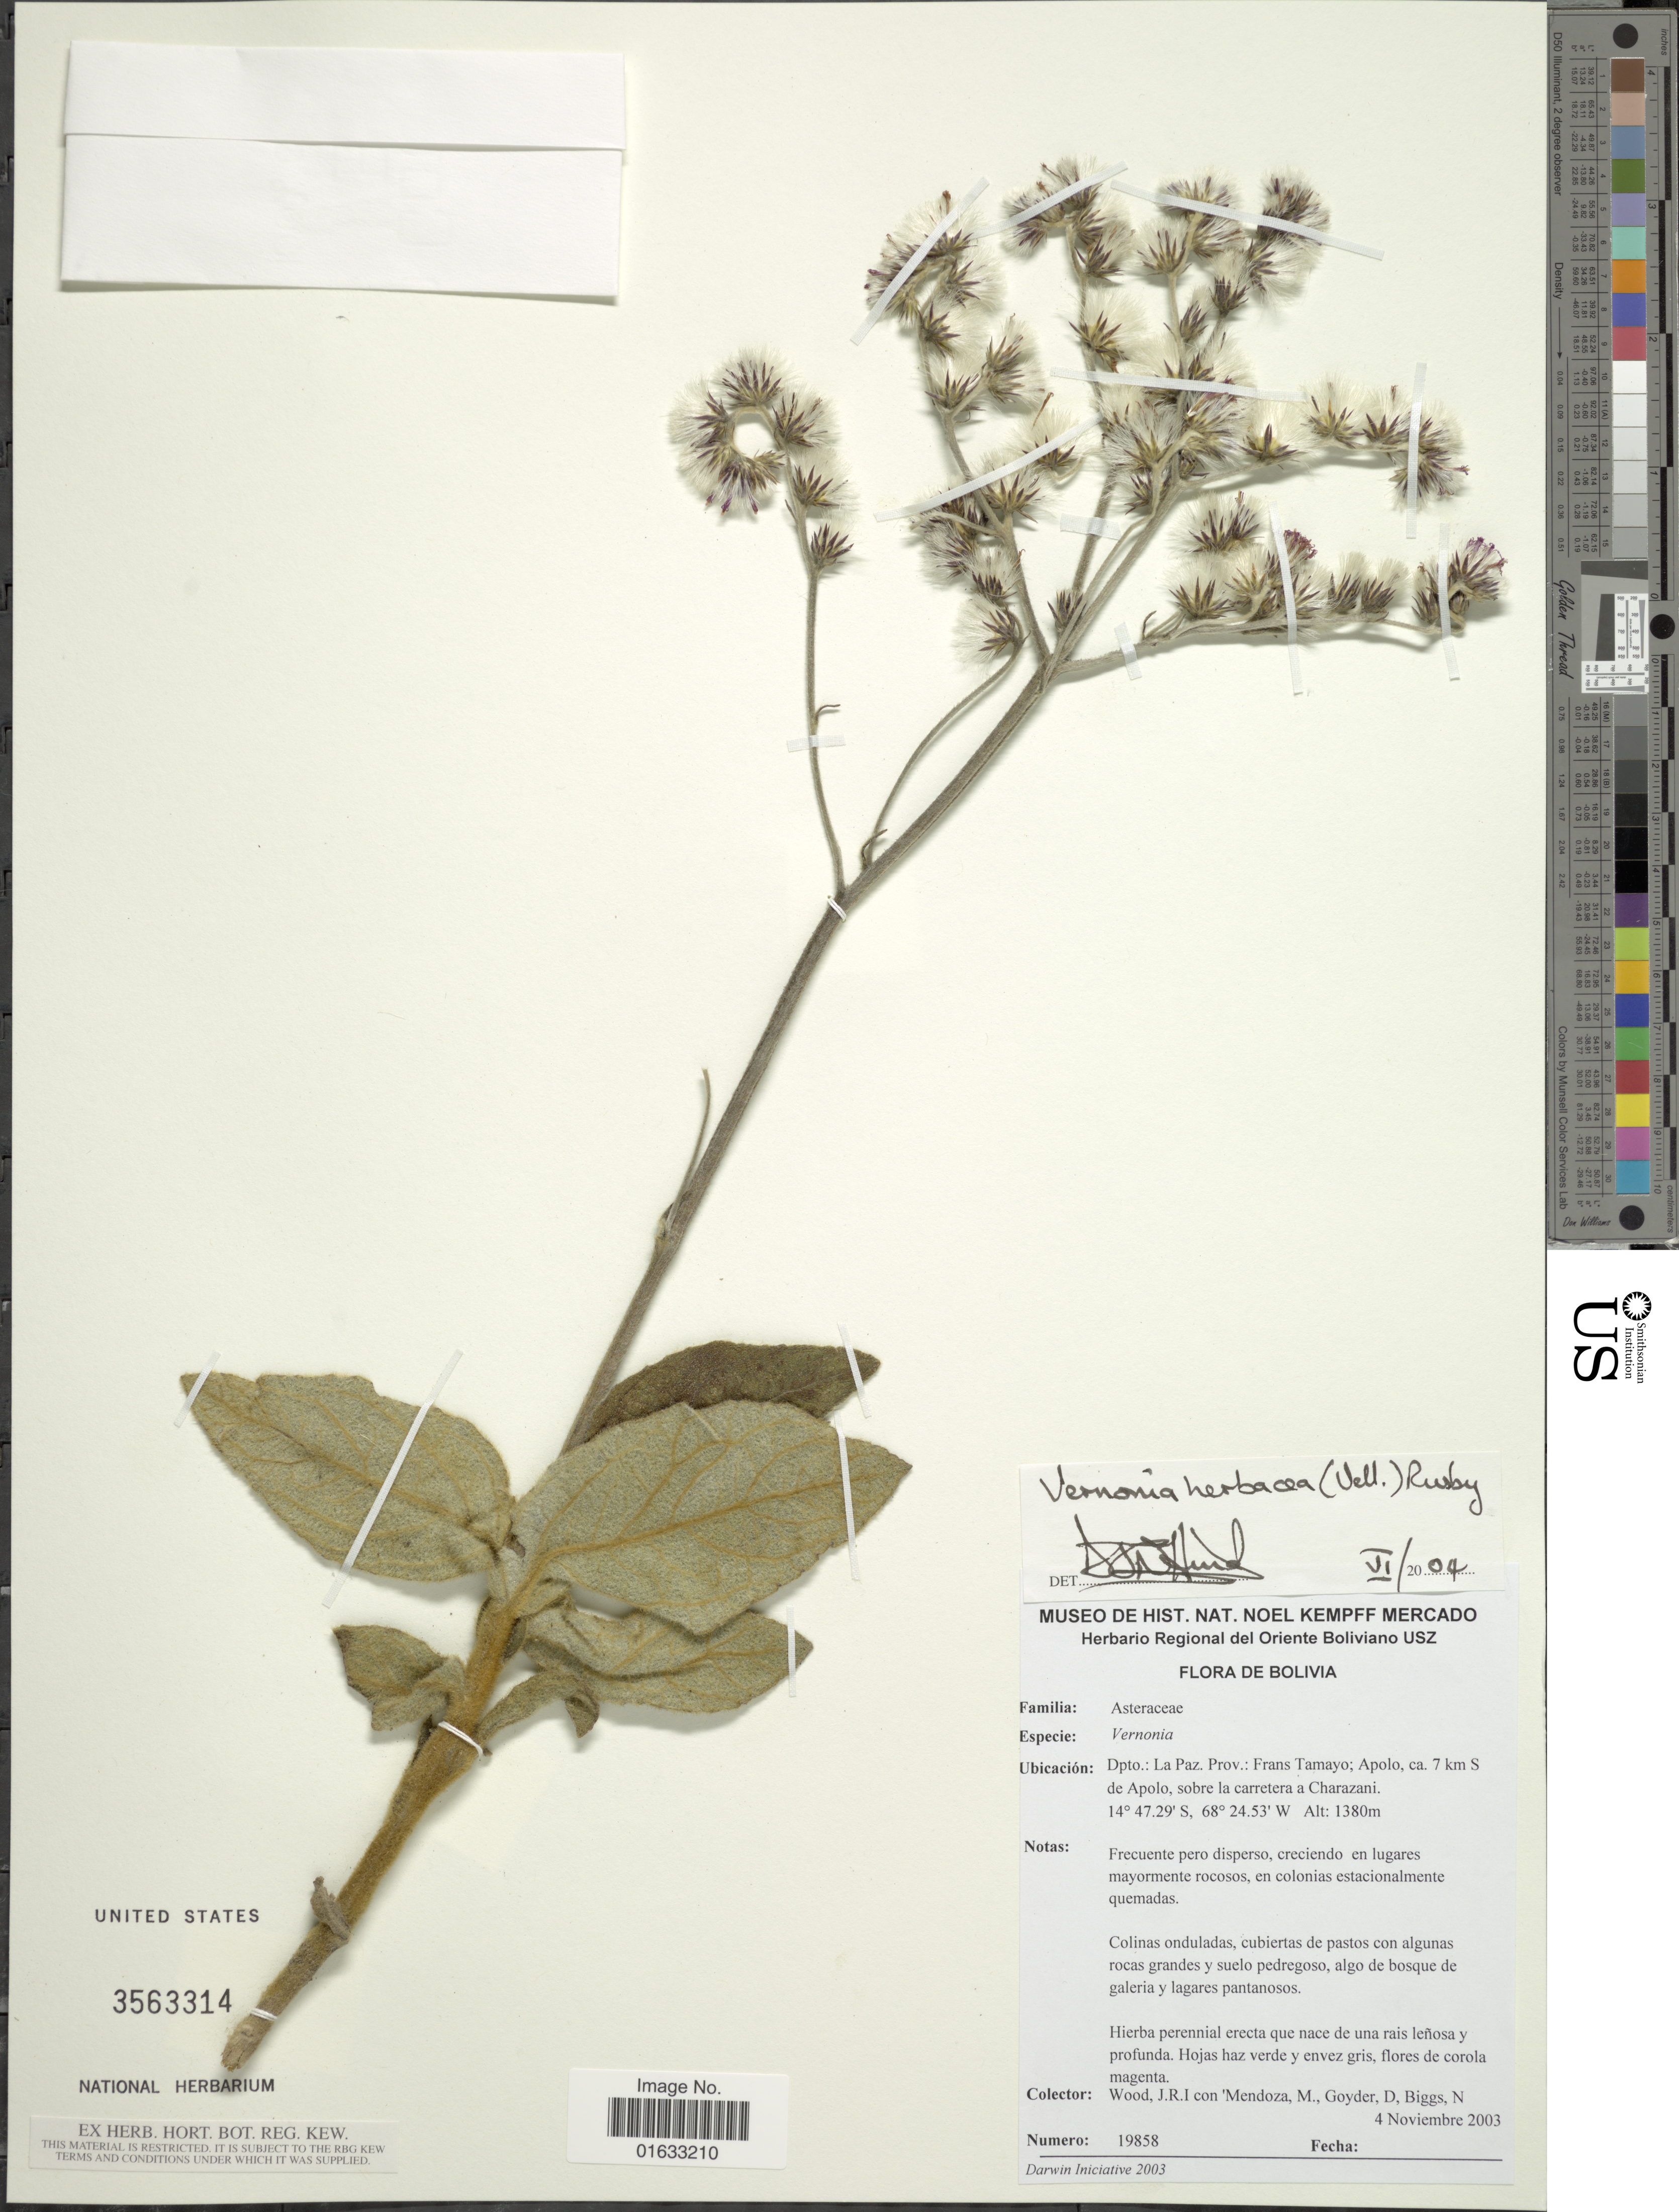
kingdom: Plantae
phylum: Tracheophyta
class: Magnoliopsida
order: Asterales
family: Asteraceae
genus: Chrysolaena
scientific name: Chrysolaena herbacea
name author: (Vell.) H. Rob.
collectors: J. R. I. Wood, M. Mendoza, D. Goyder & N. Biggs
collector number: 19858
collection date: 2003-11-04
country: Bolivia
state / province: La Paz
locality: Dpto. La Paz, prov. Frans Tamayo, Apolo ca 7 km S de Apolo, sobre la carretera a Charazani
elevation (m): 1380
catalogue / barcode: US 3563314